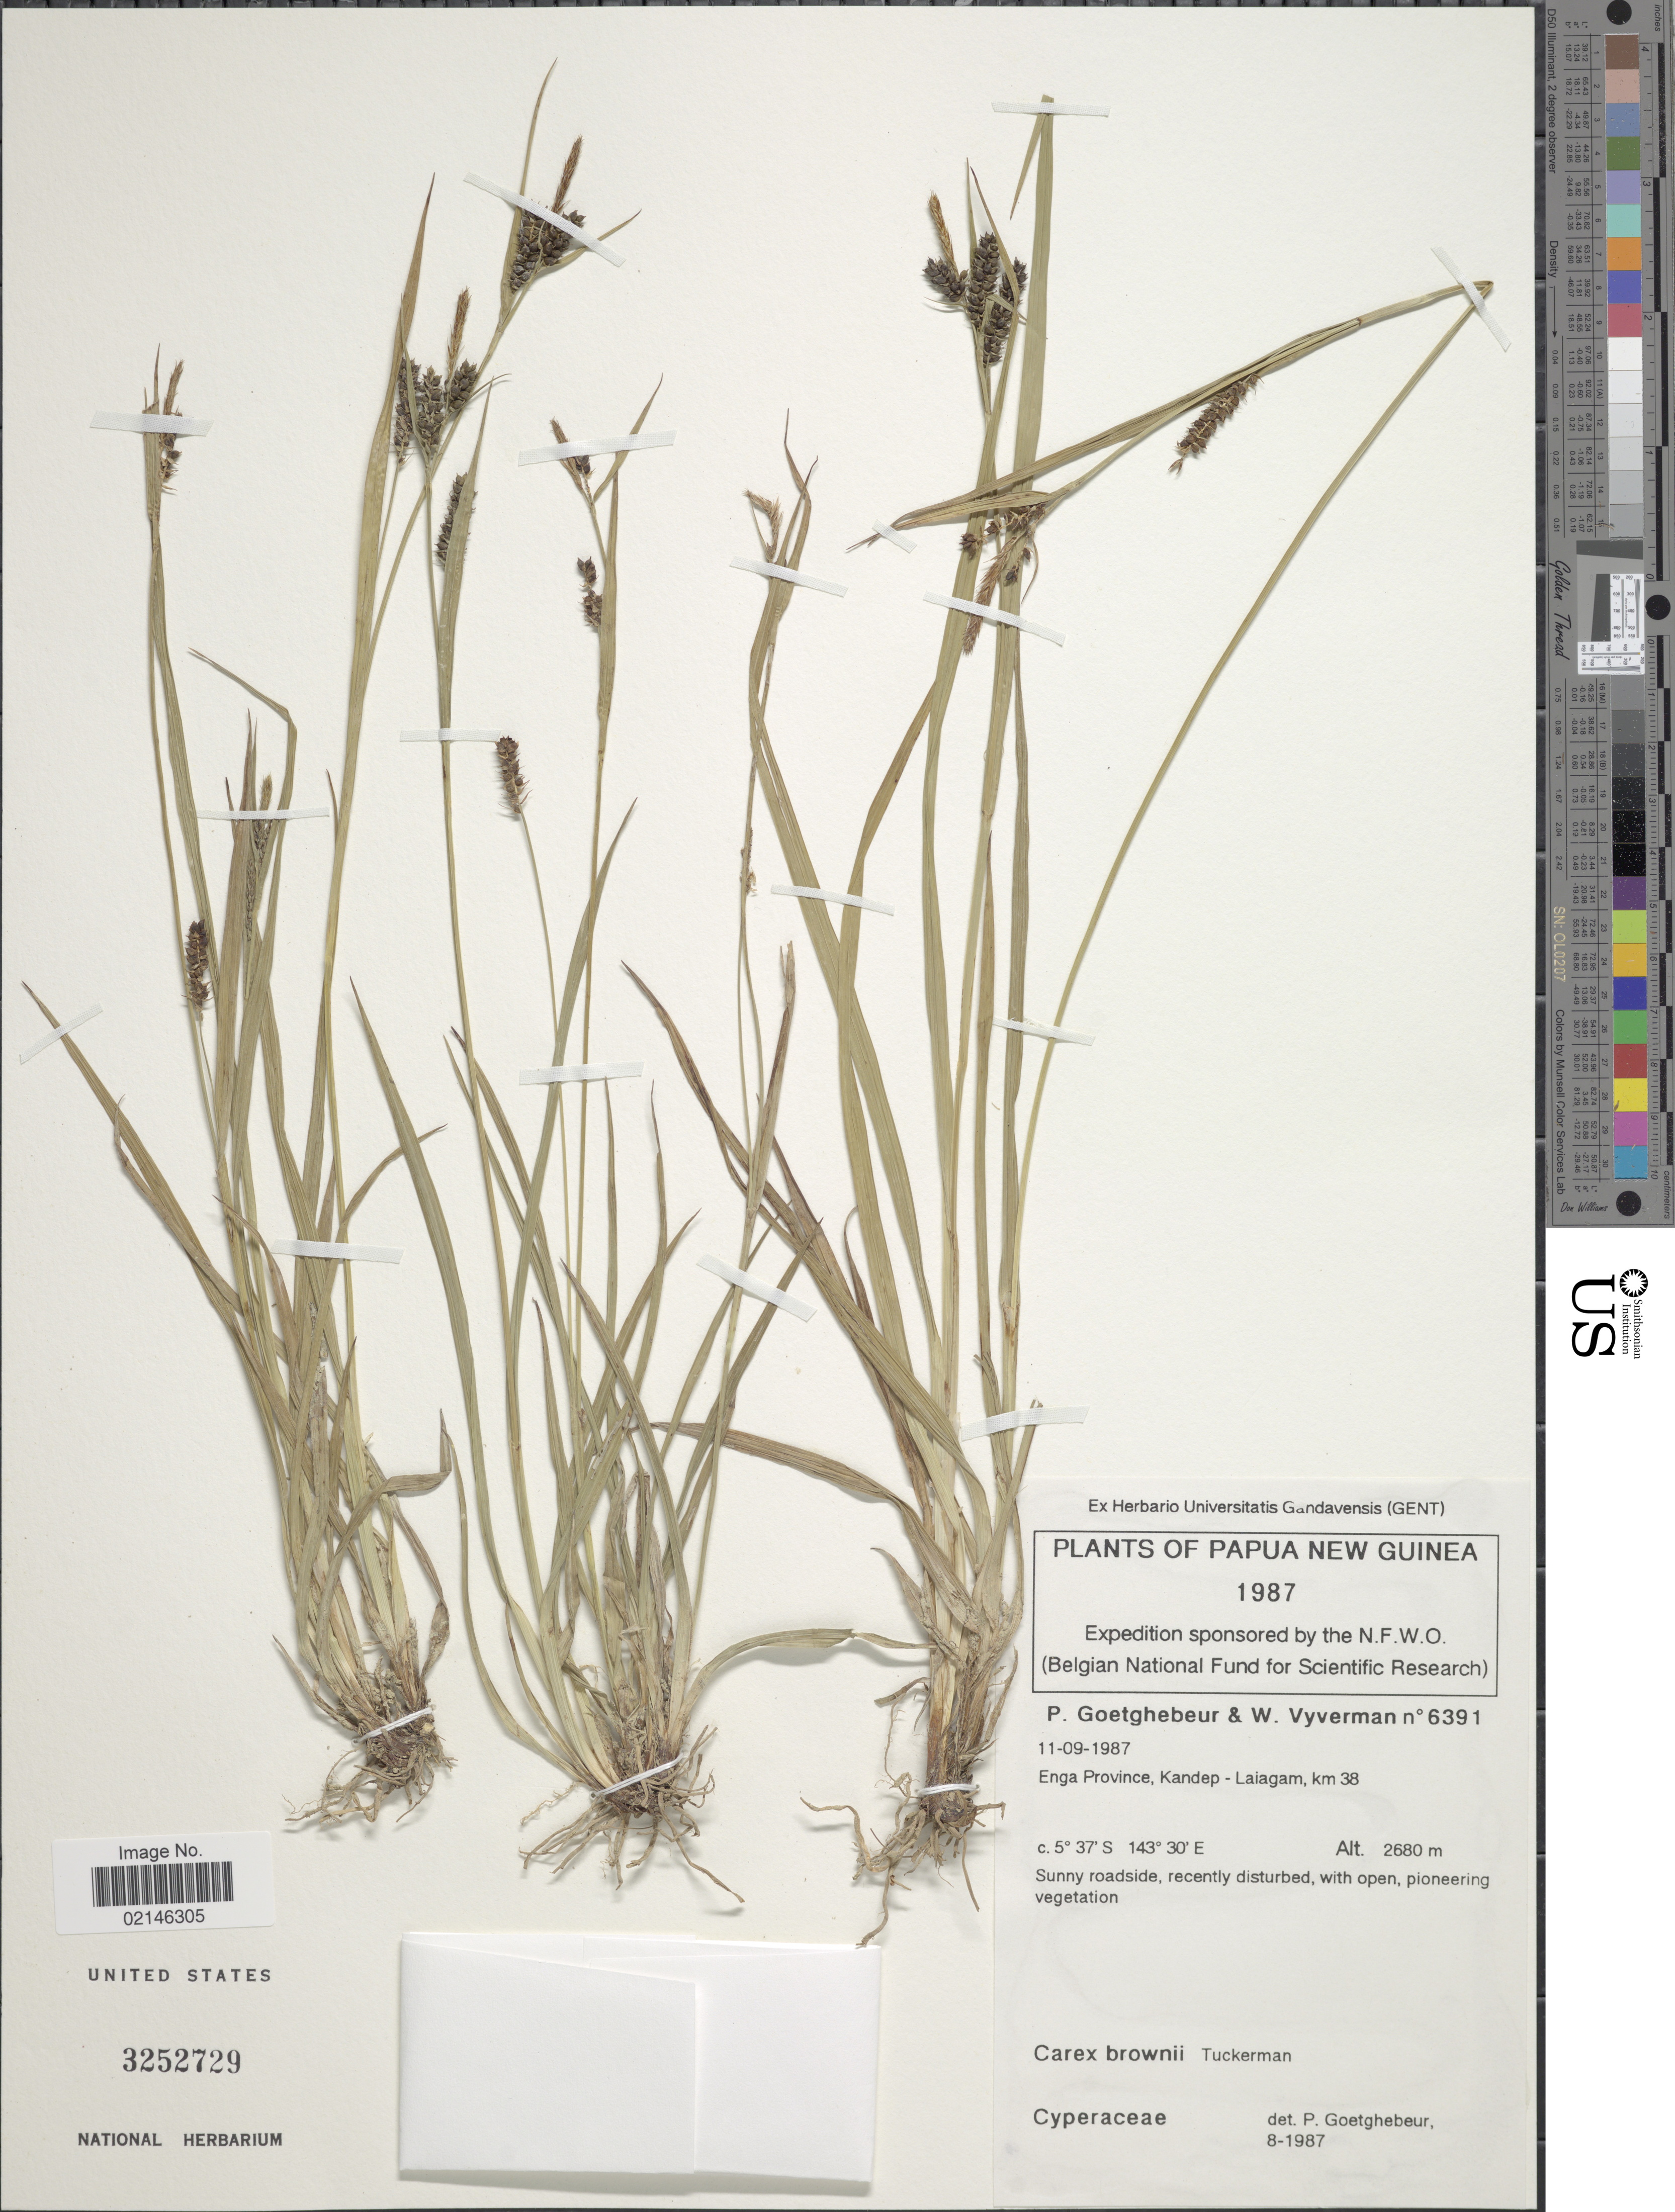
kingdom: Plantae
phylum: Tracheophyta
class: Liliopsida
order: Poales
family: Cyperaceae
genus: Carex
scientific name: Carex brownii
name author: Tuck.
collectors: P. Goetghebeur & W. Vyverman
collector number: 6391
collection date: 1987-09-11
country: Papua New Guinea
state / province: Enga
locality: Kandep - Laiagam, km 38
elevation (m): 2680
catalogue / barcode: US 3252729